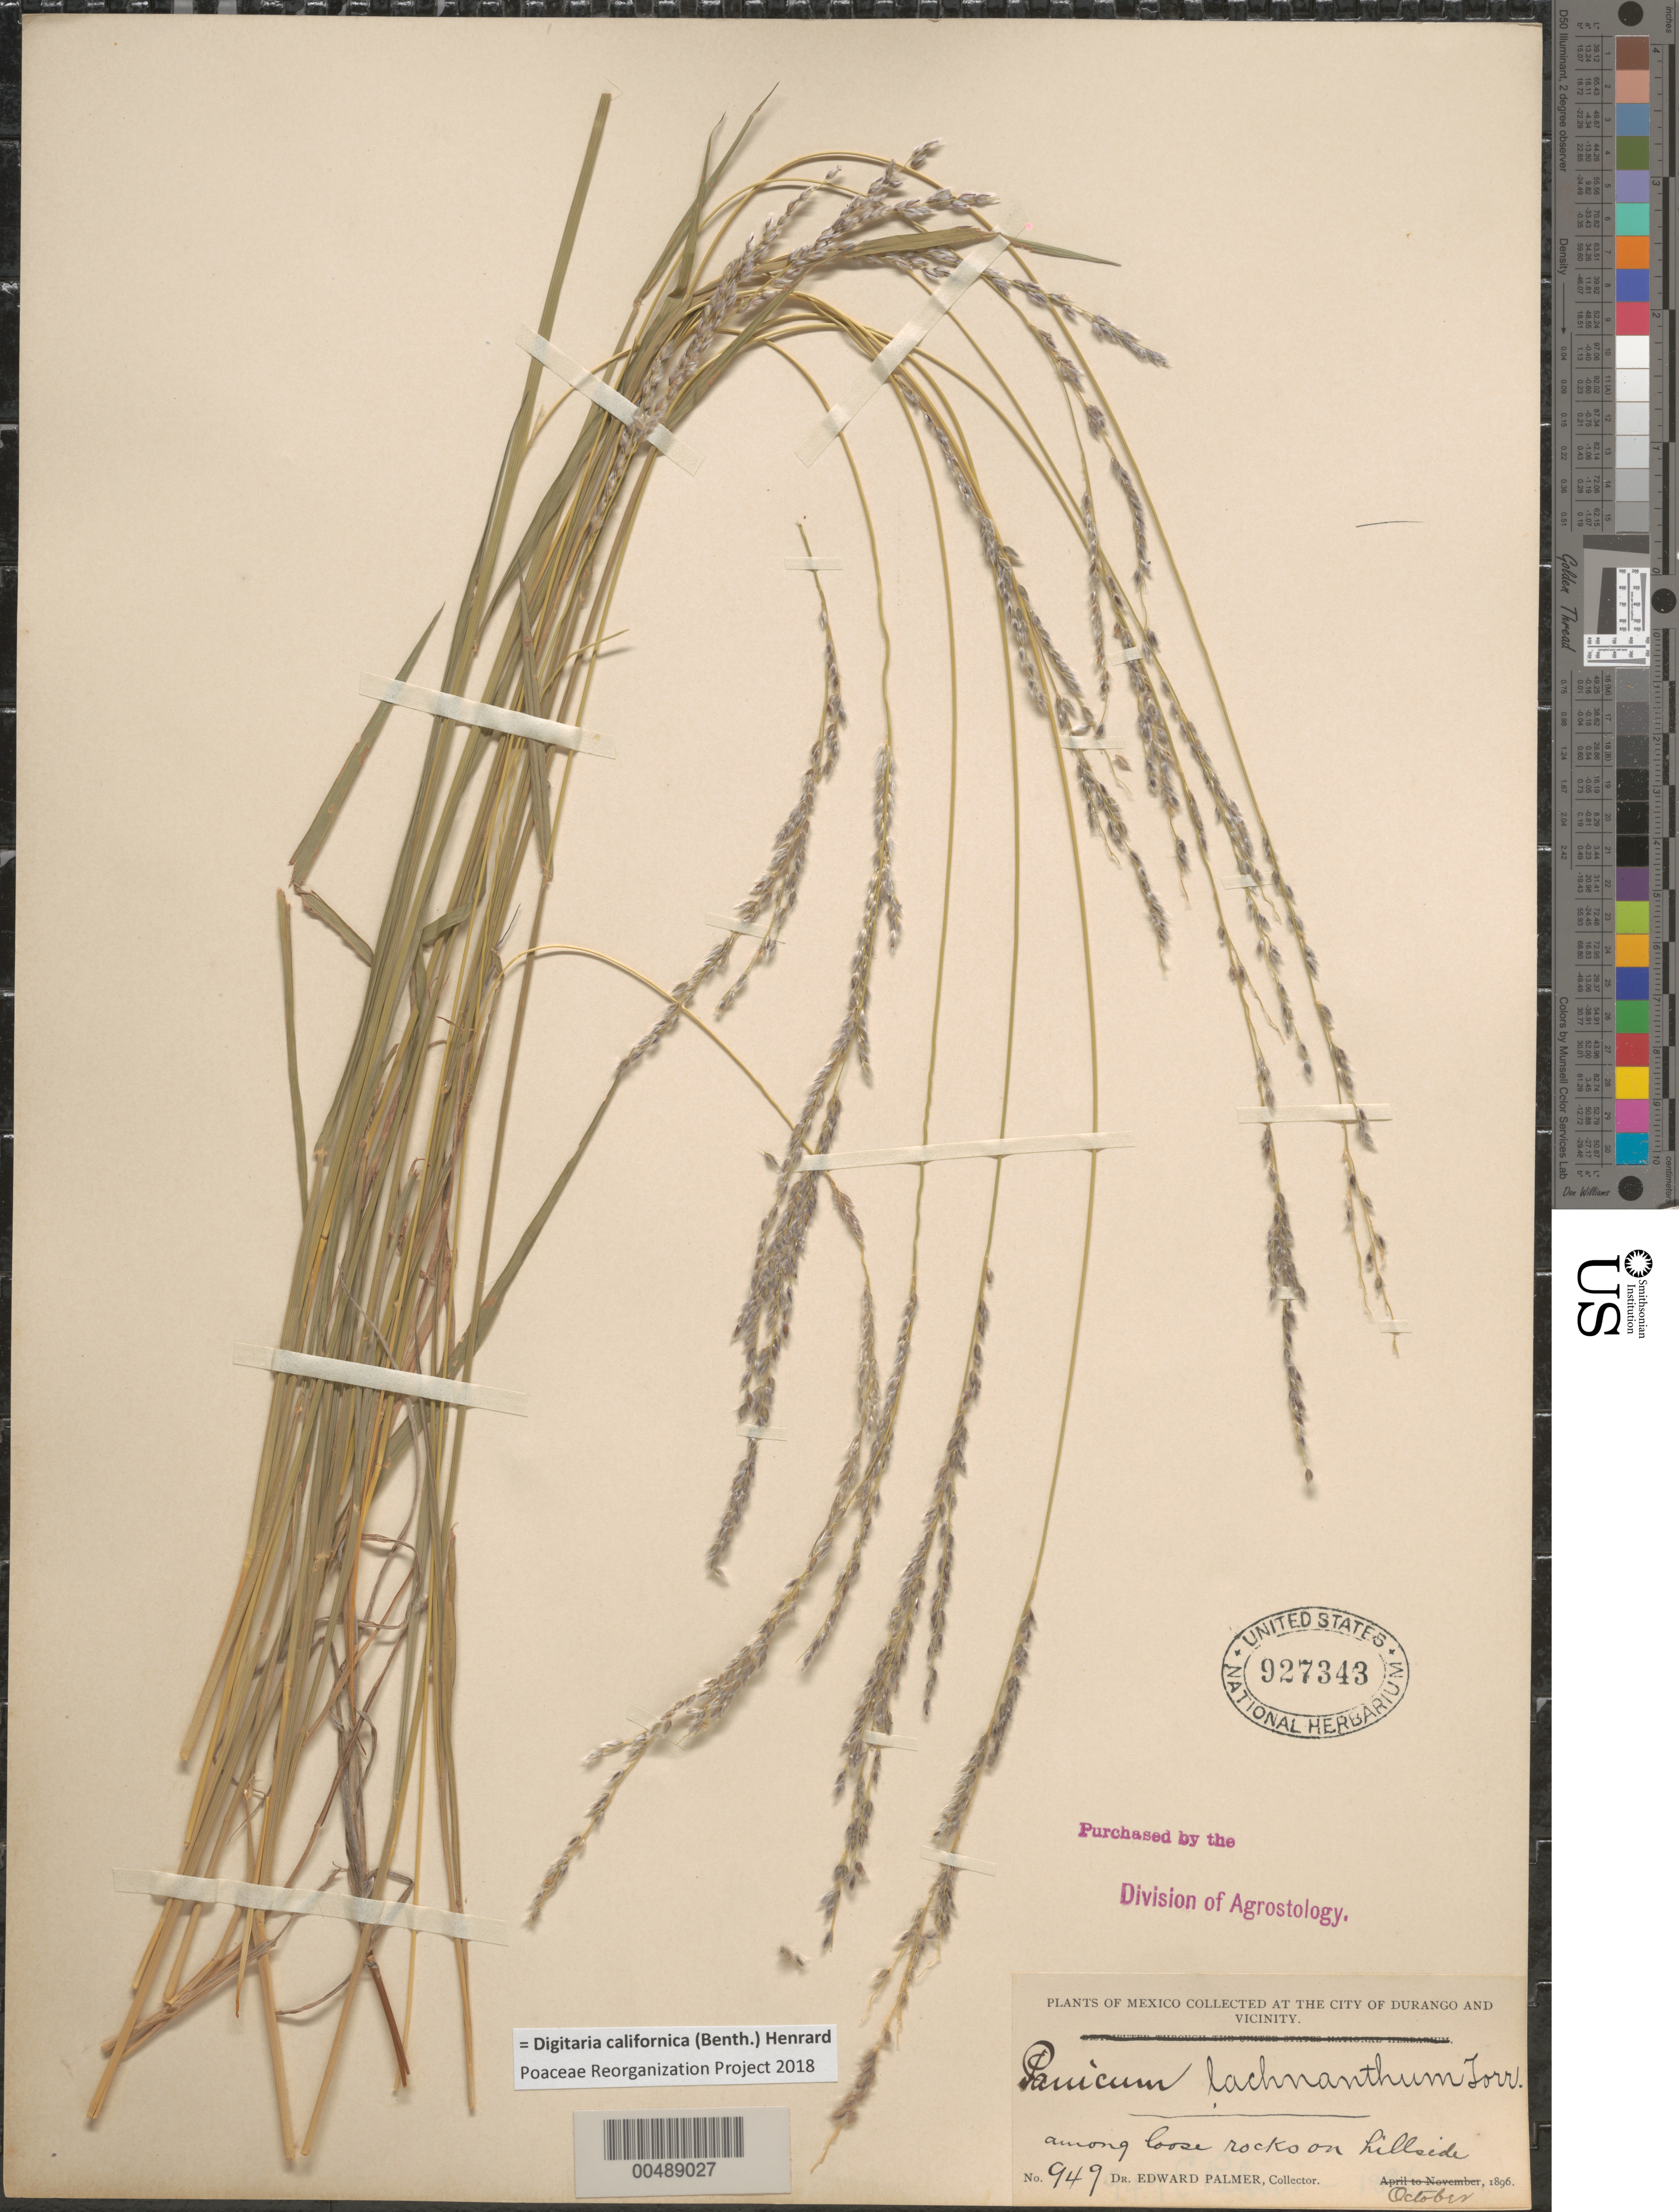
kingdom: Plantae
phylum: Tracheophyta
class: Liliopsida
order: Poales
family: Poaceae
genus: Digitaria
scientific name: Digitaria californica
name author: (Benth.) Henr.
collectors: E. Palmer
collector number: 949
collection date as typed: Oct 1896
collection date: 1896-10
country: Mexico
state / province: Durango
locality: City of Durango and vicinity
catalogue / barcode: US 927343